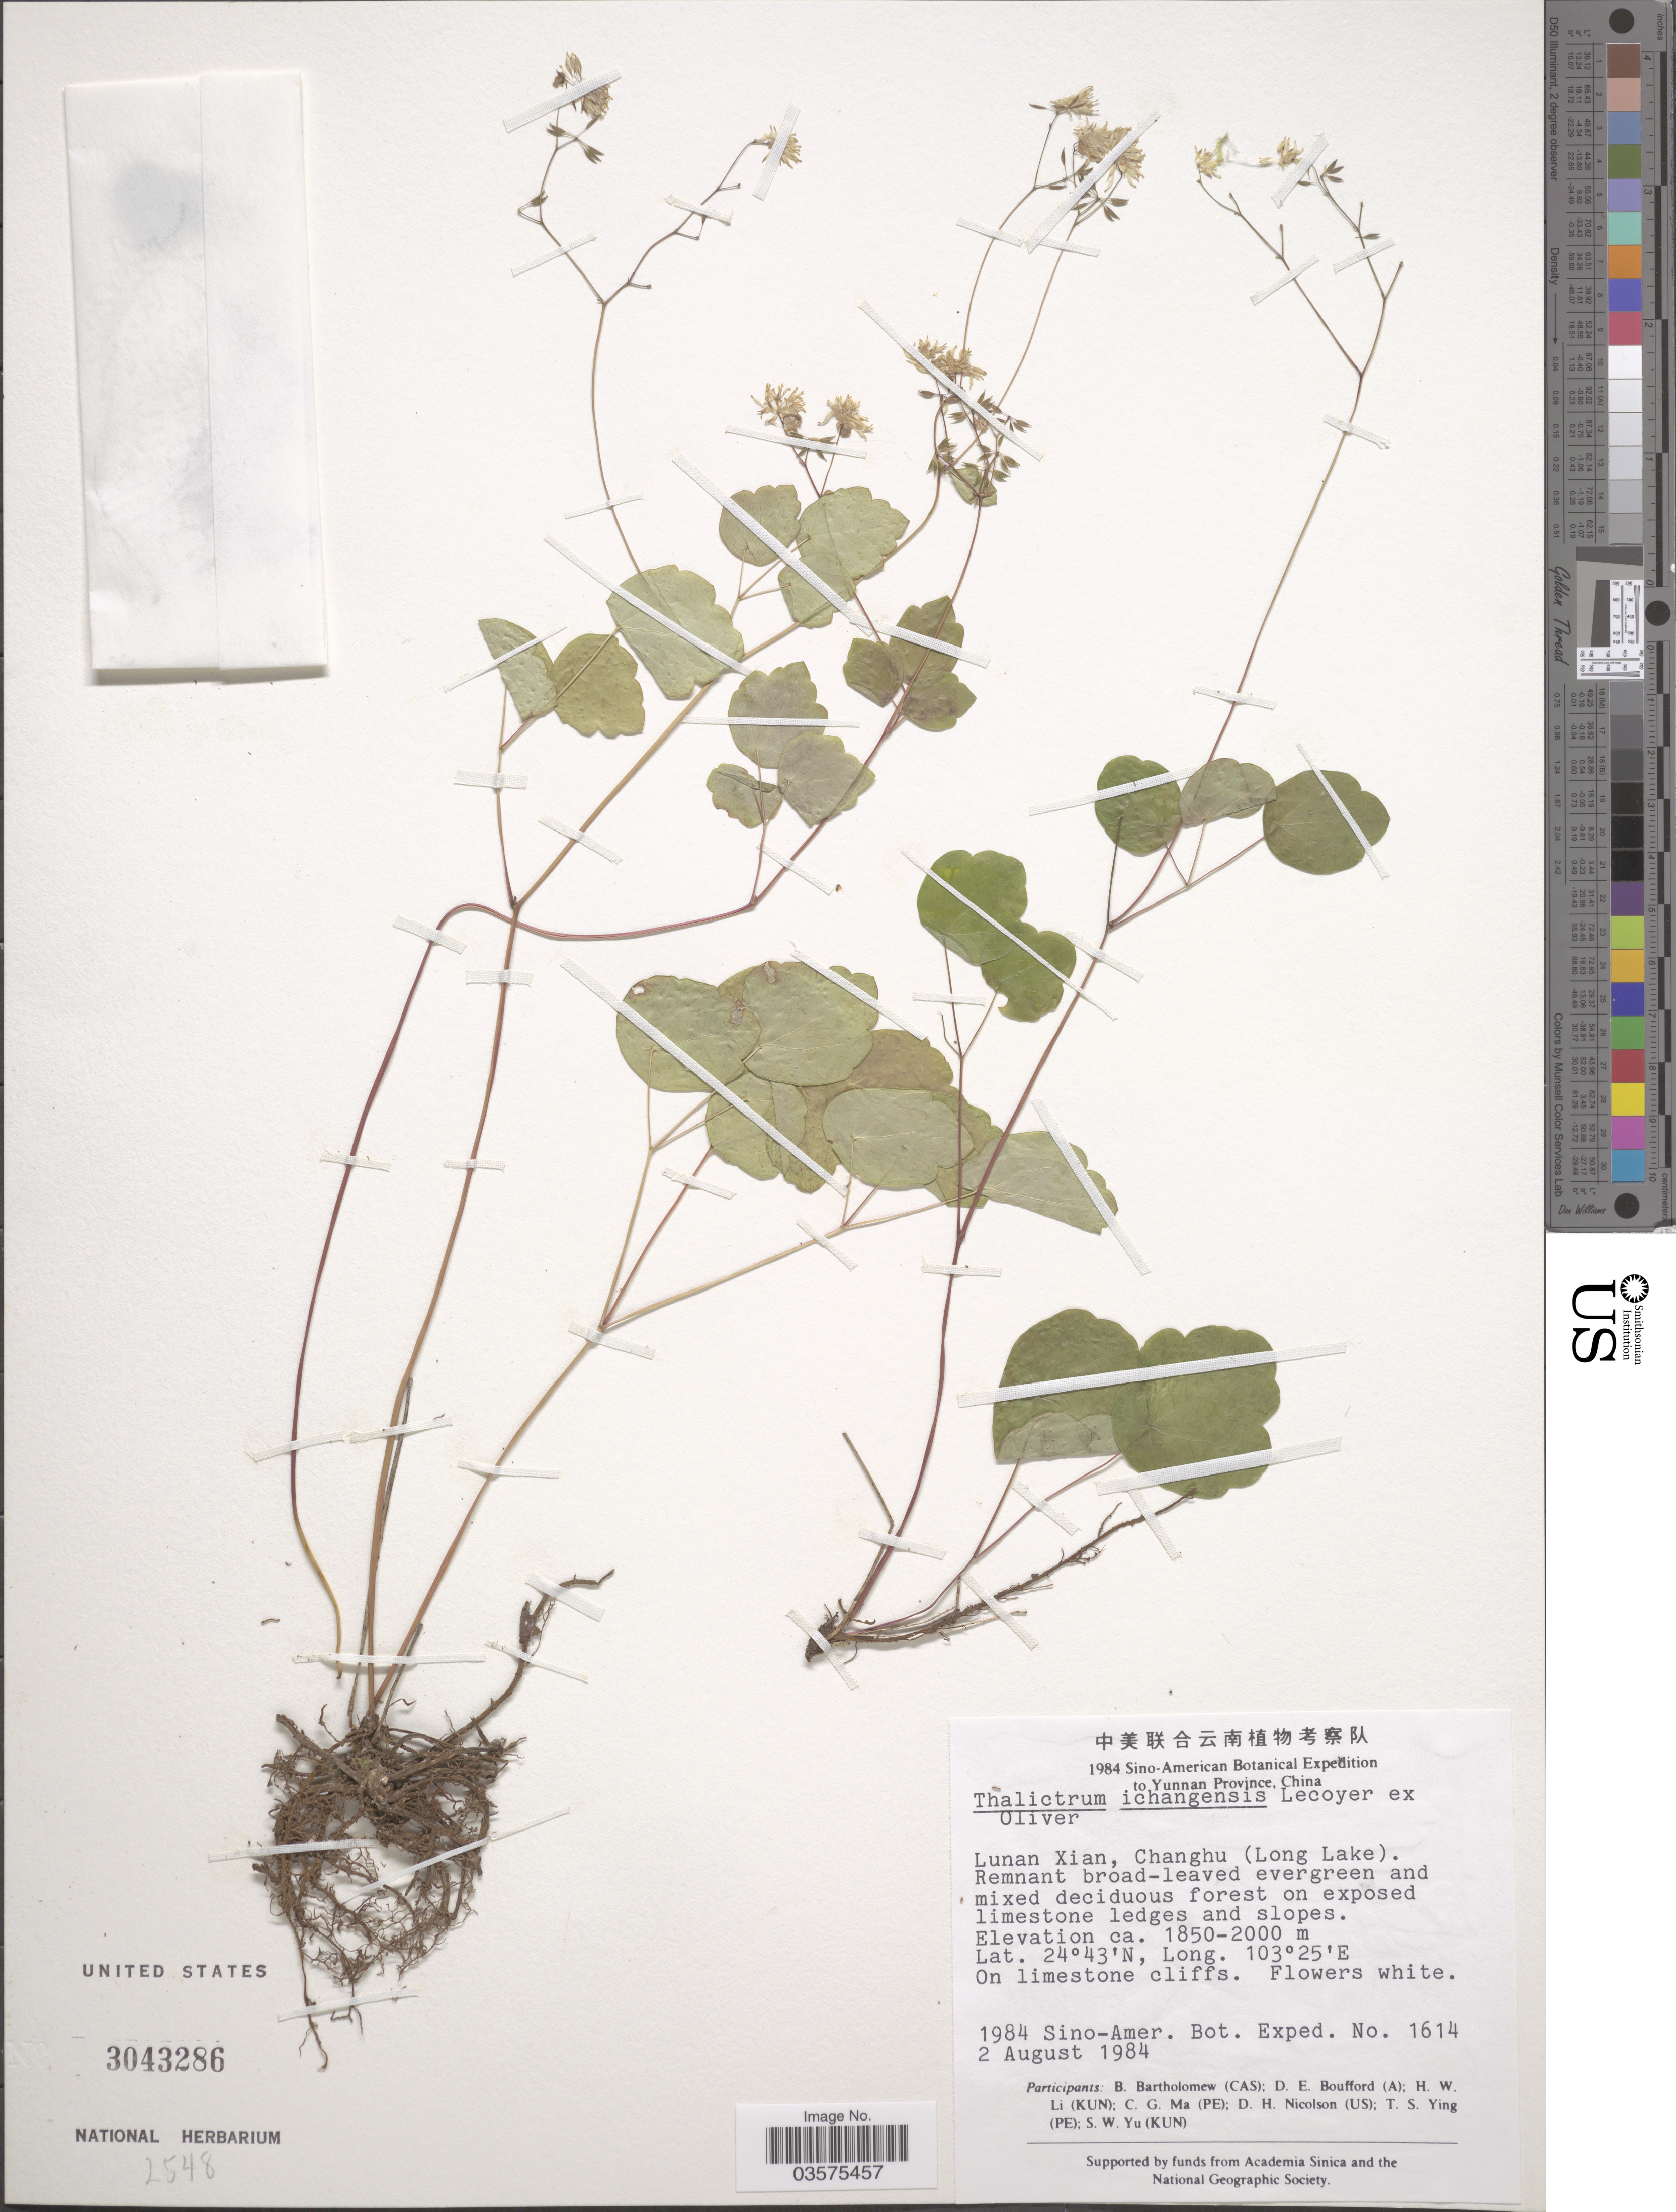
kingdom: Plantae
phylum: Tracheophyta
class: Magnoliopsida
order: Ranunculales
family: Ranunculaceae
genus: Thalictrum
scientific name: Thalictrum ichangense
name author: Lecoy. ex Oliv.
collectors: Sino-Amer. Bot. Exped. 1984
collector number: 1614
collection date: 1984-08-02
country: China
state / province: Yunnan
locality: Lunan Xian, Changhu (Long Lake).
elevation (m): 1850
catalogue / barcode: US 3043286